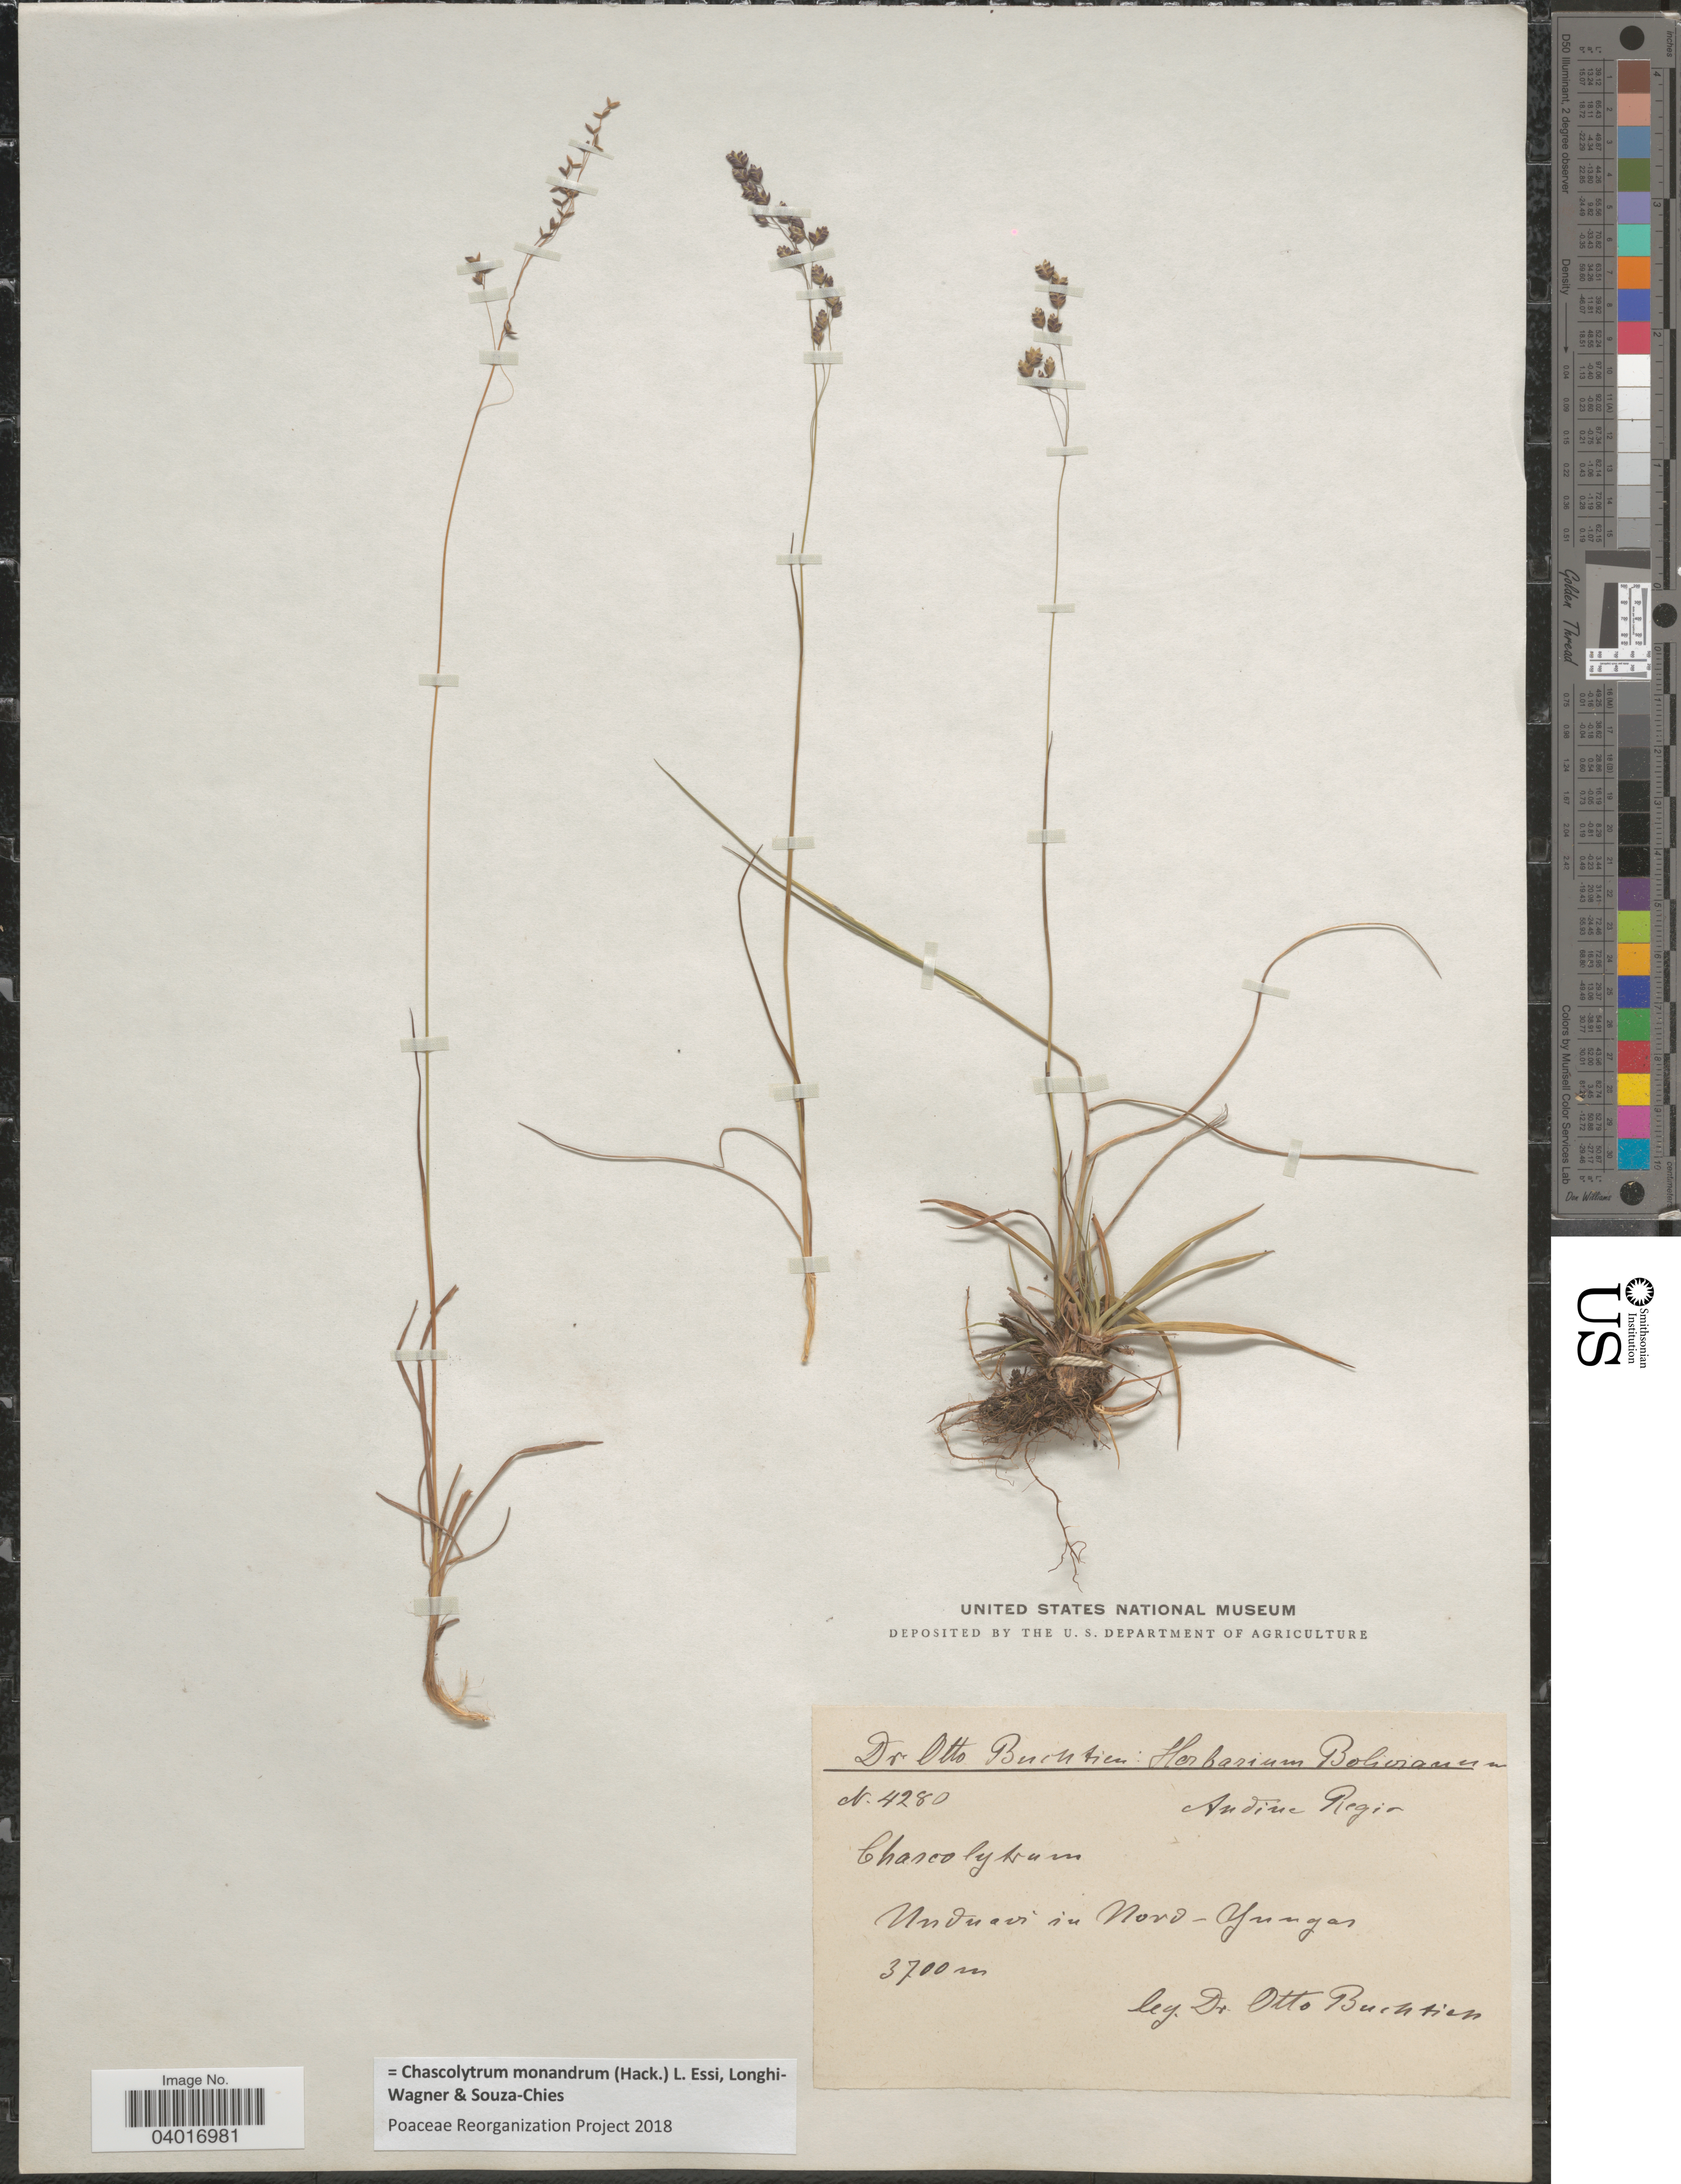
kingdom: Plantae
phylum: Tracheophyta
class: Liliopsida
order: Poales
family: Poaceae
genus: Chascolytrum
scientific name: Chascolytrum monandrum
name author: (Hack.) L. Essi et al.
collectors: O. Buchtien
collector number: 4280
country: Bolivia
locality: Andine Regio. Unduavi in Nord-Yungas.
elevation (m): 3700